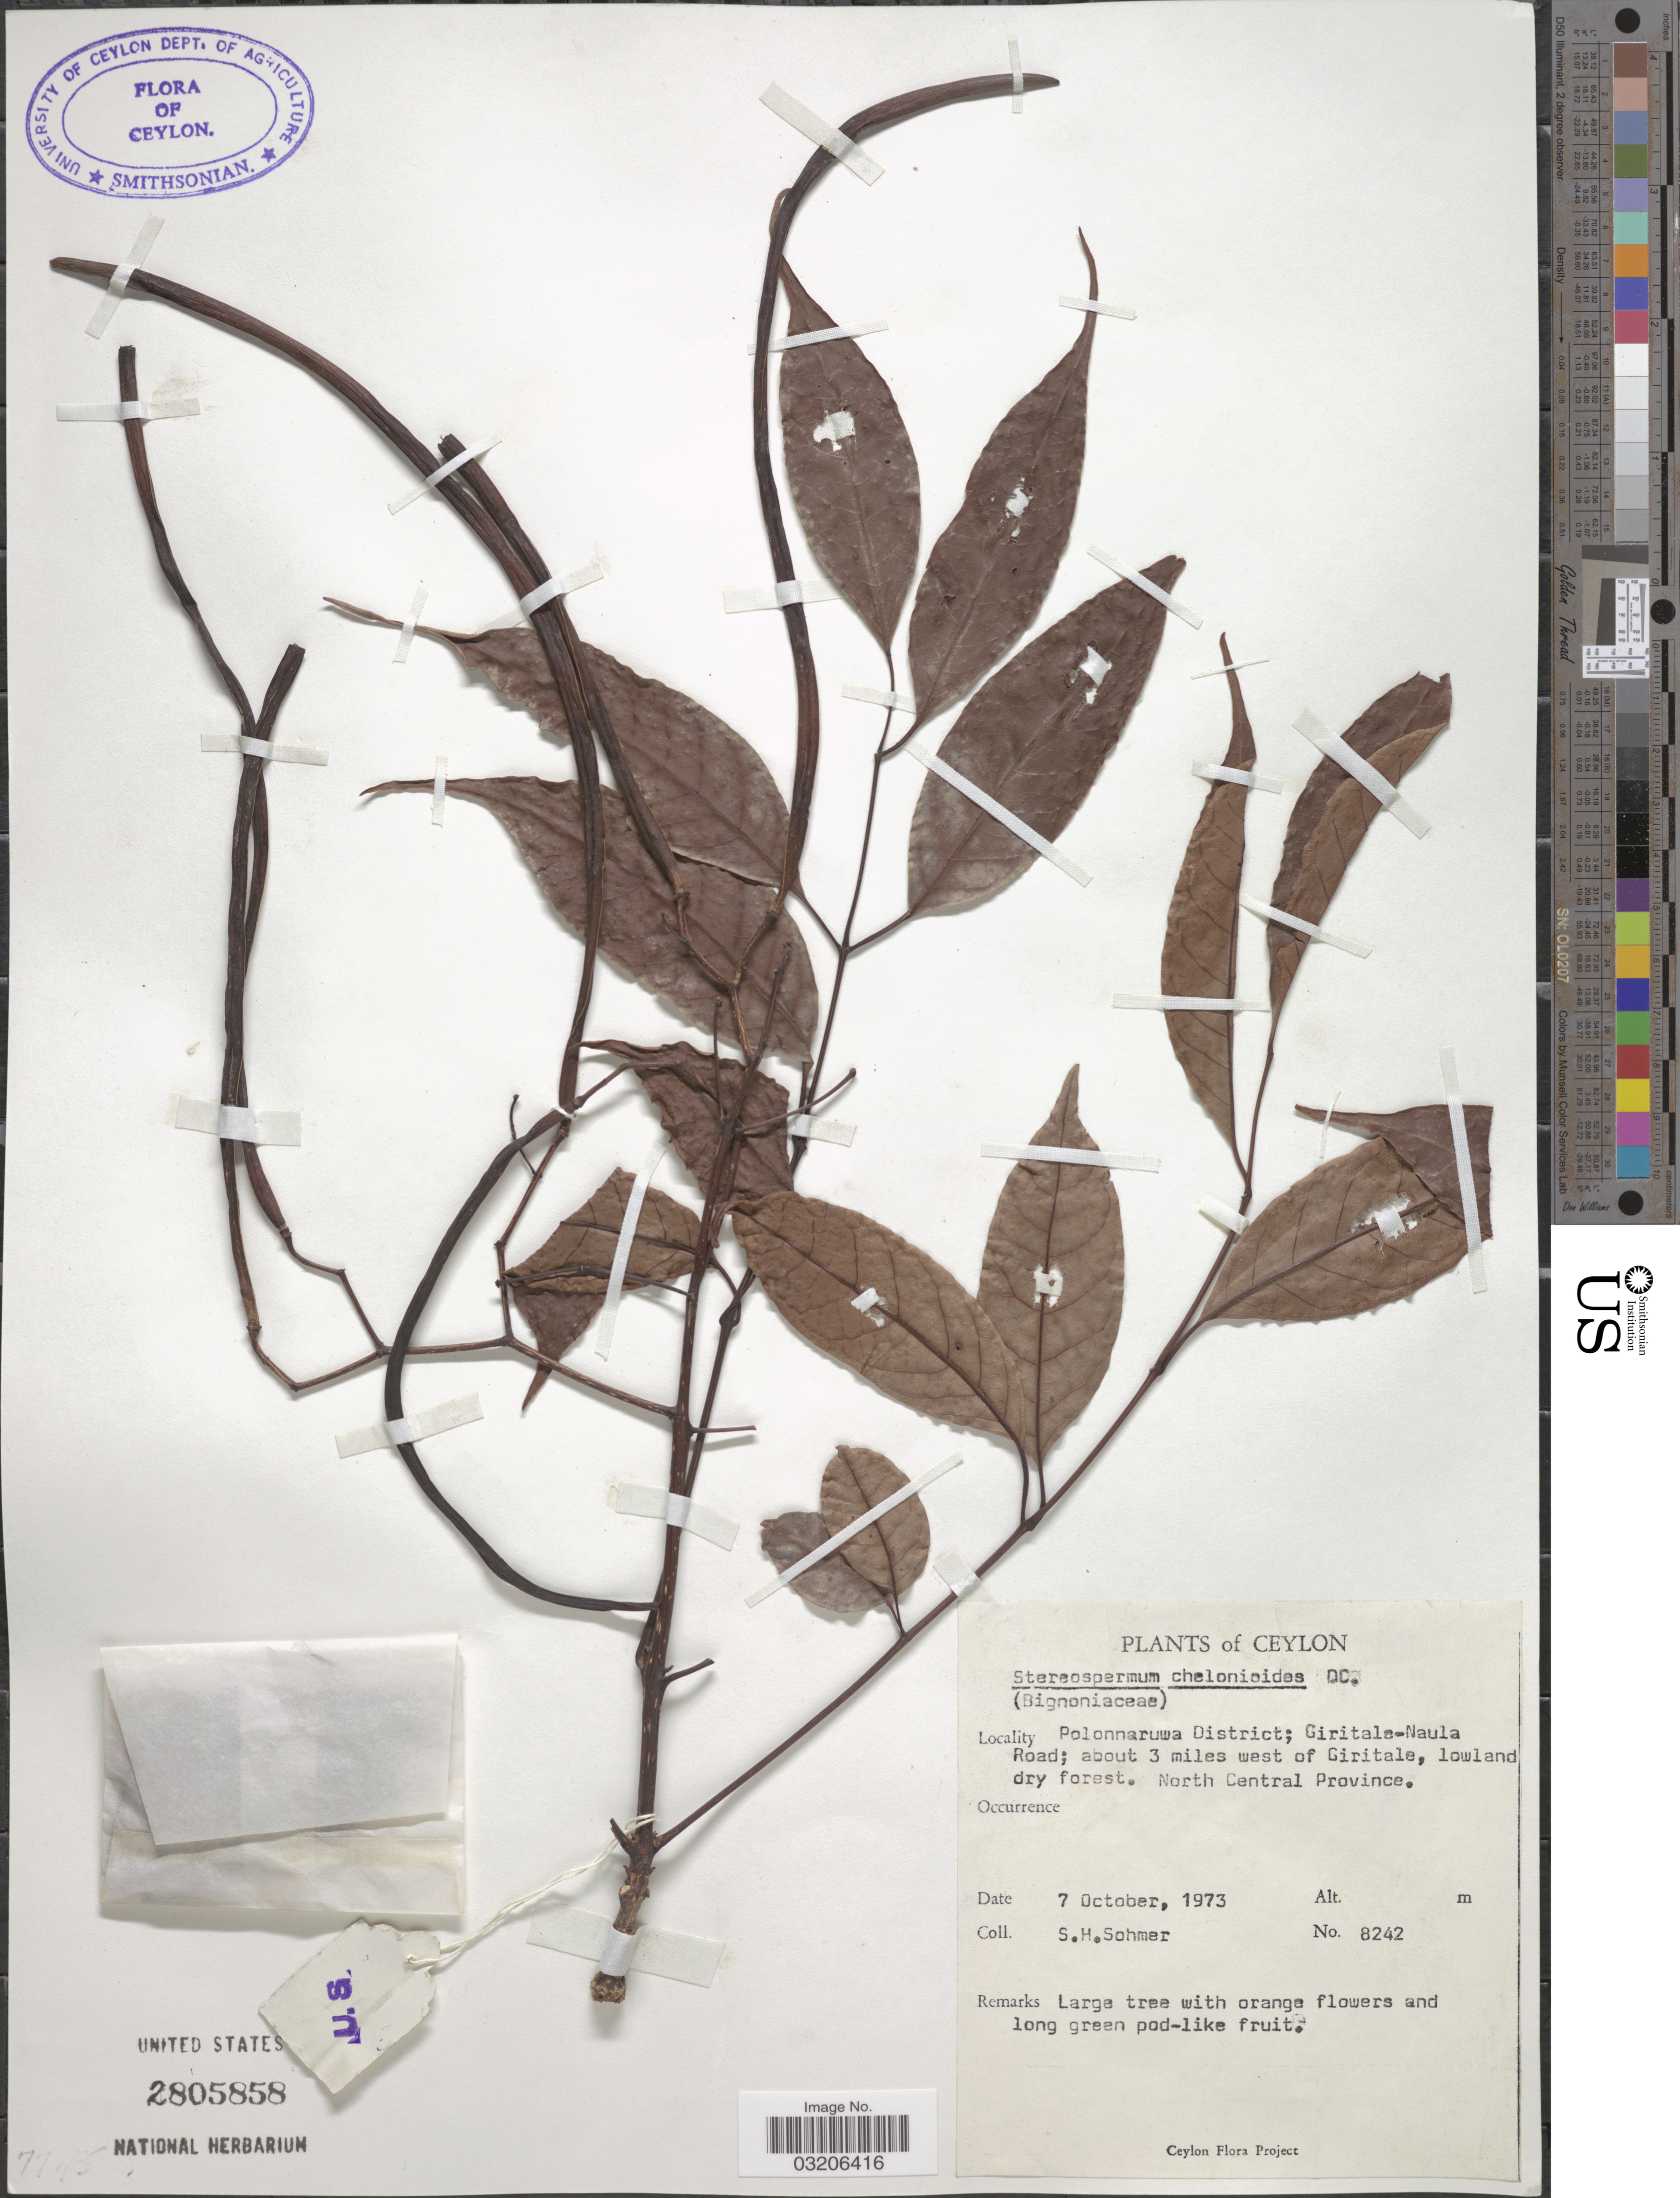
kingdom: Plantae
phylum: Tracheophyta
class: Magnoliopsida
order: Lamiales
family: Bignoniaceae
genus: Stereospermum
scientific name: Stereospermum chelonoides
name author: DC.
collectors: S. H. Sohmer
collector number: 8242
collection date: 1973-10-07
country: Sri Lanka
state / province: North Central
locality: Ceylon. Polonnaruwa District; Giritale-Naula Road; about 3 miles west of Giritale.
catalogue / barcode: US 2805858